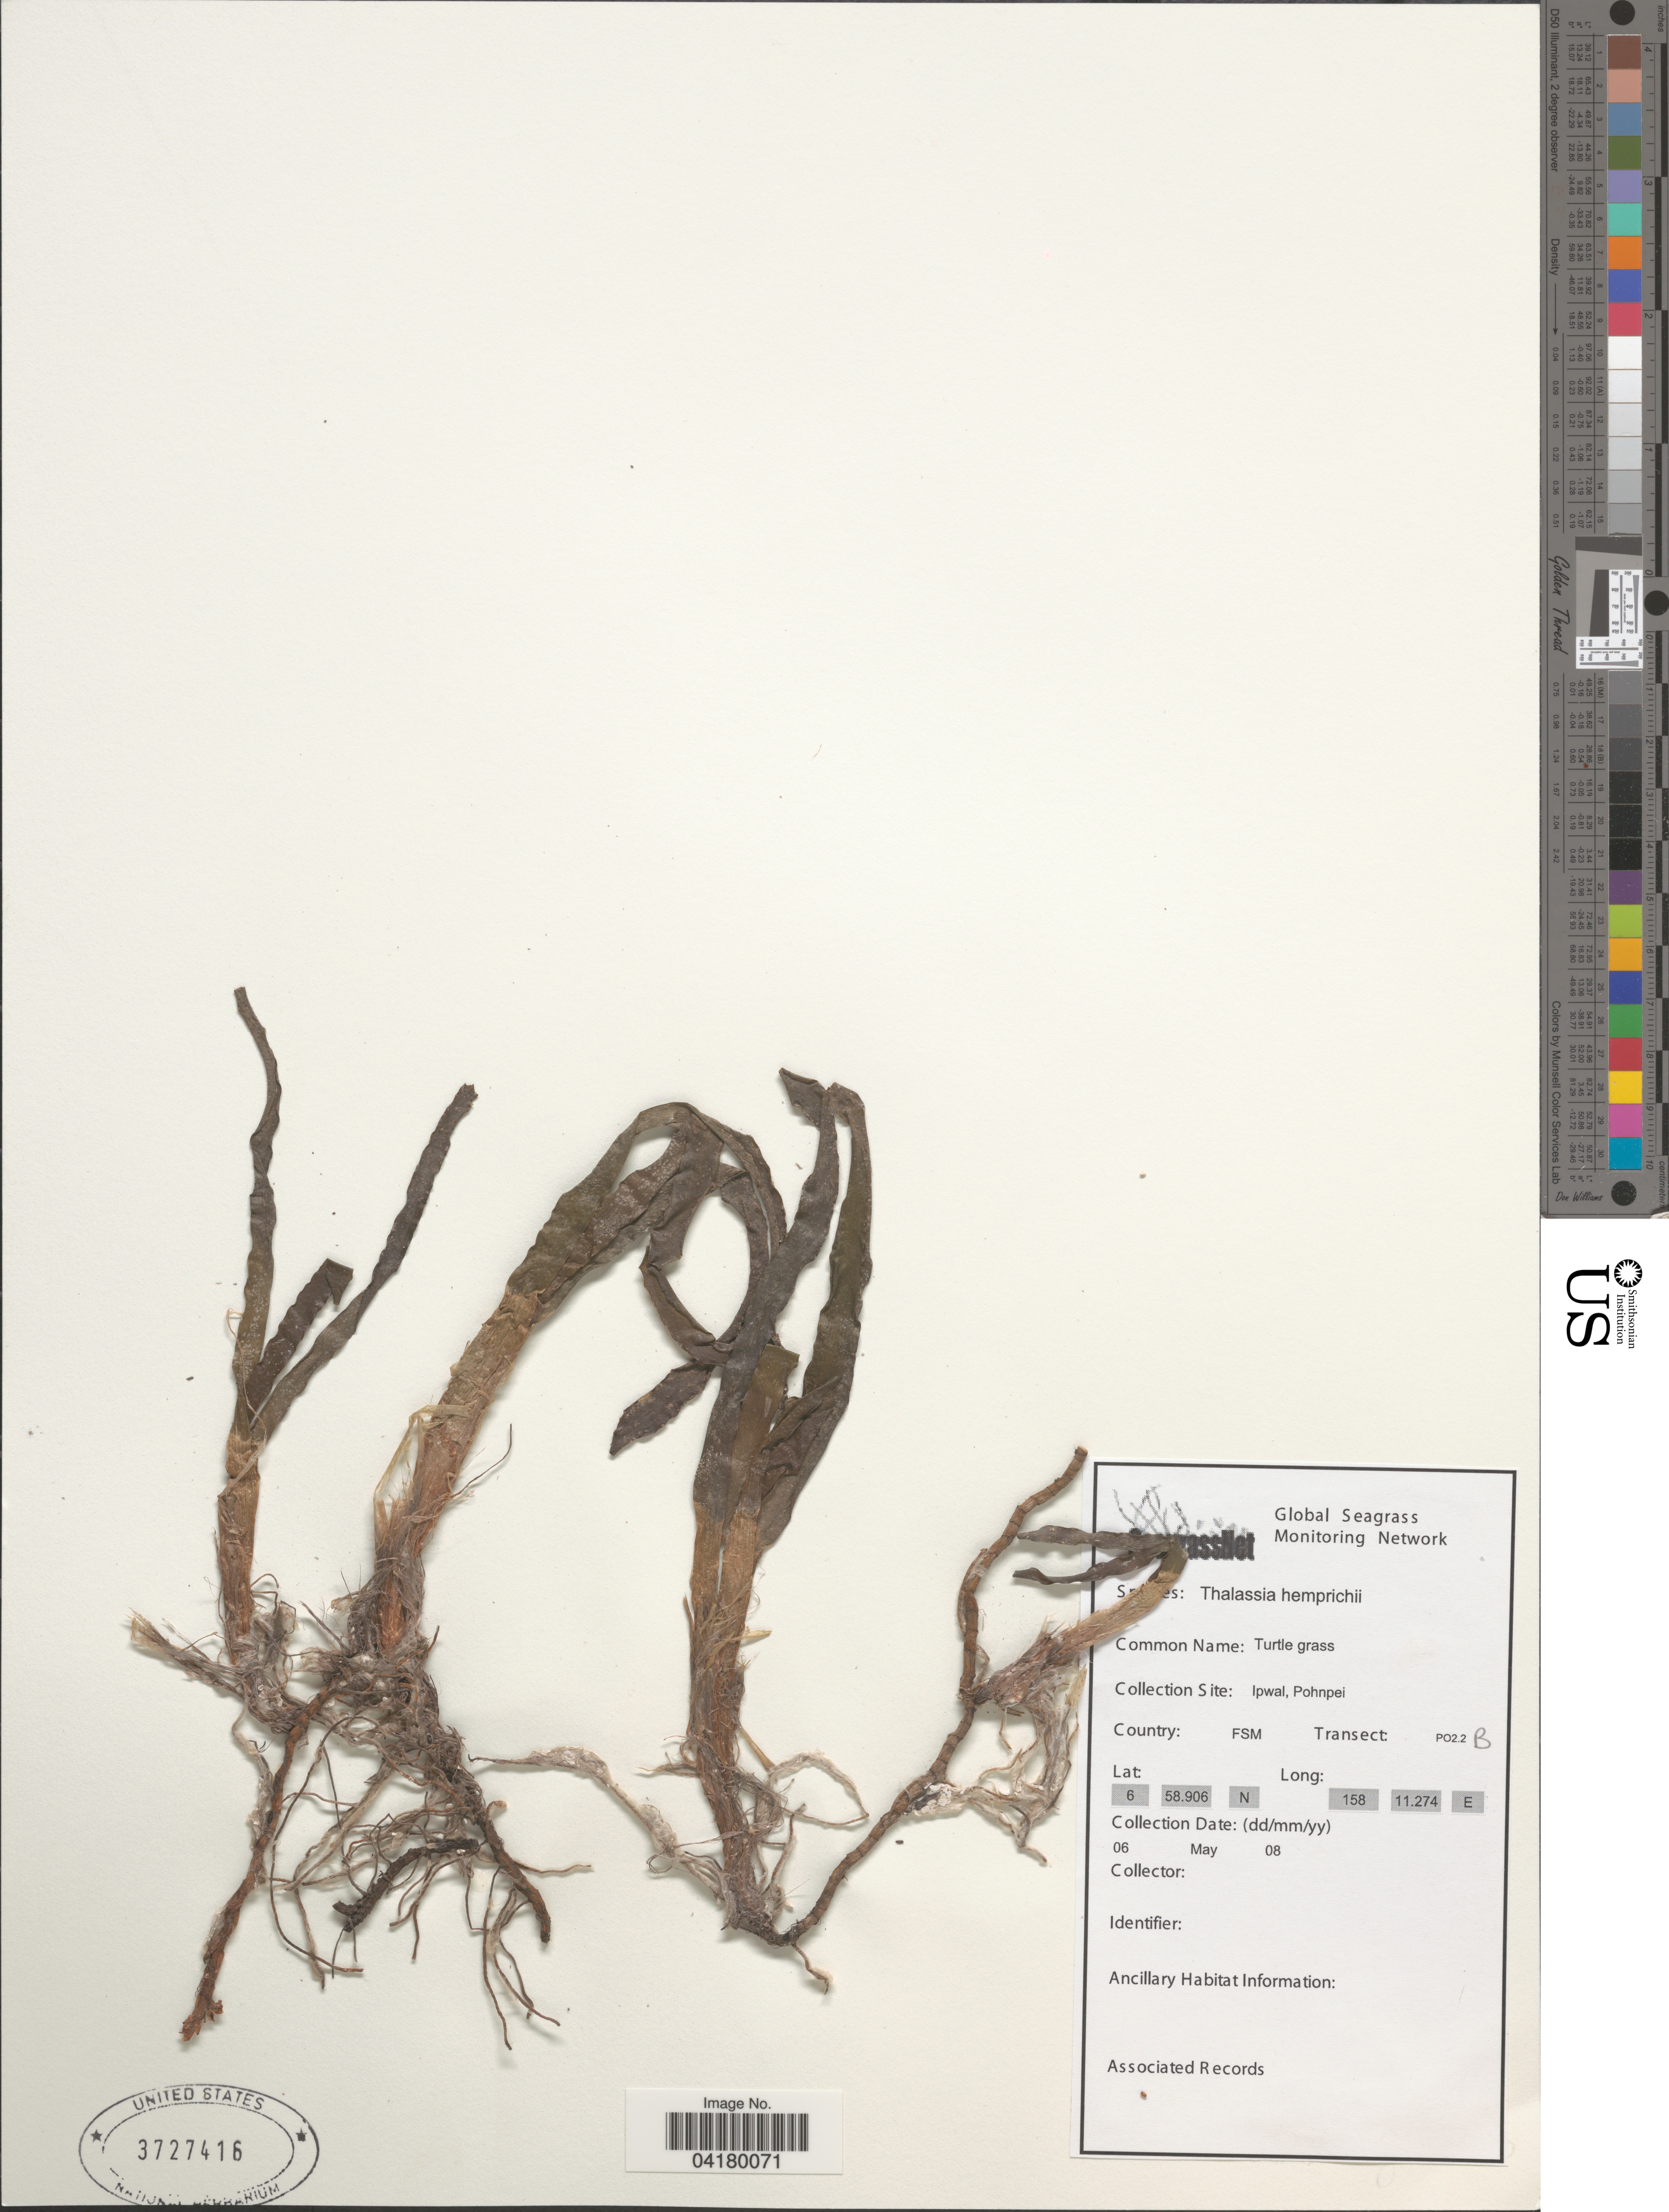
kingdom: Plantae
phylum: Tracheophyta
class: Liliopsida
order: Alismatales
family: Hydrocharitaceae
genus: Thalassia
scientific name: Thalassia hemprichii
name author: Asch.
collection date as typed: Transcribed d/m/y: 6/5/8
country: Micronesia, Federated States of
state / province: Pohnpei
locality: Collection Site: Ipwal. Country: FSM. Transect: PO2.2B.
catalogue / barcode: US 3727416